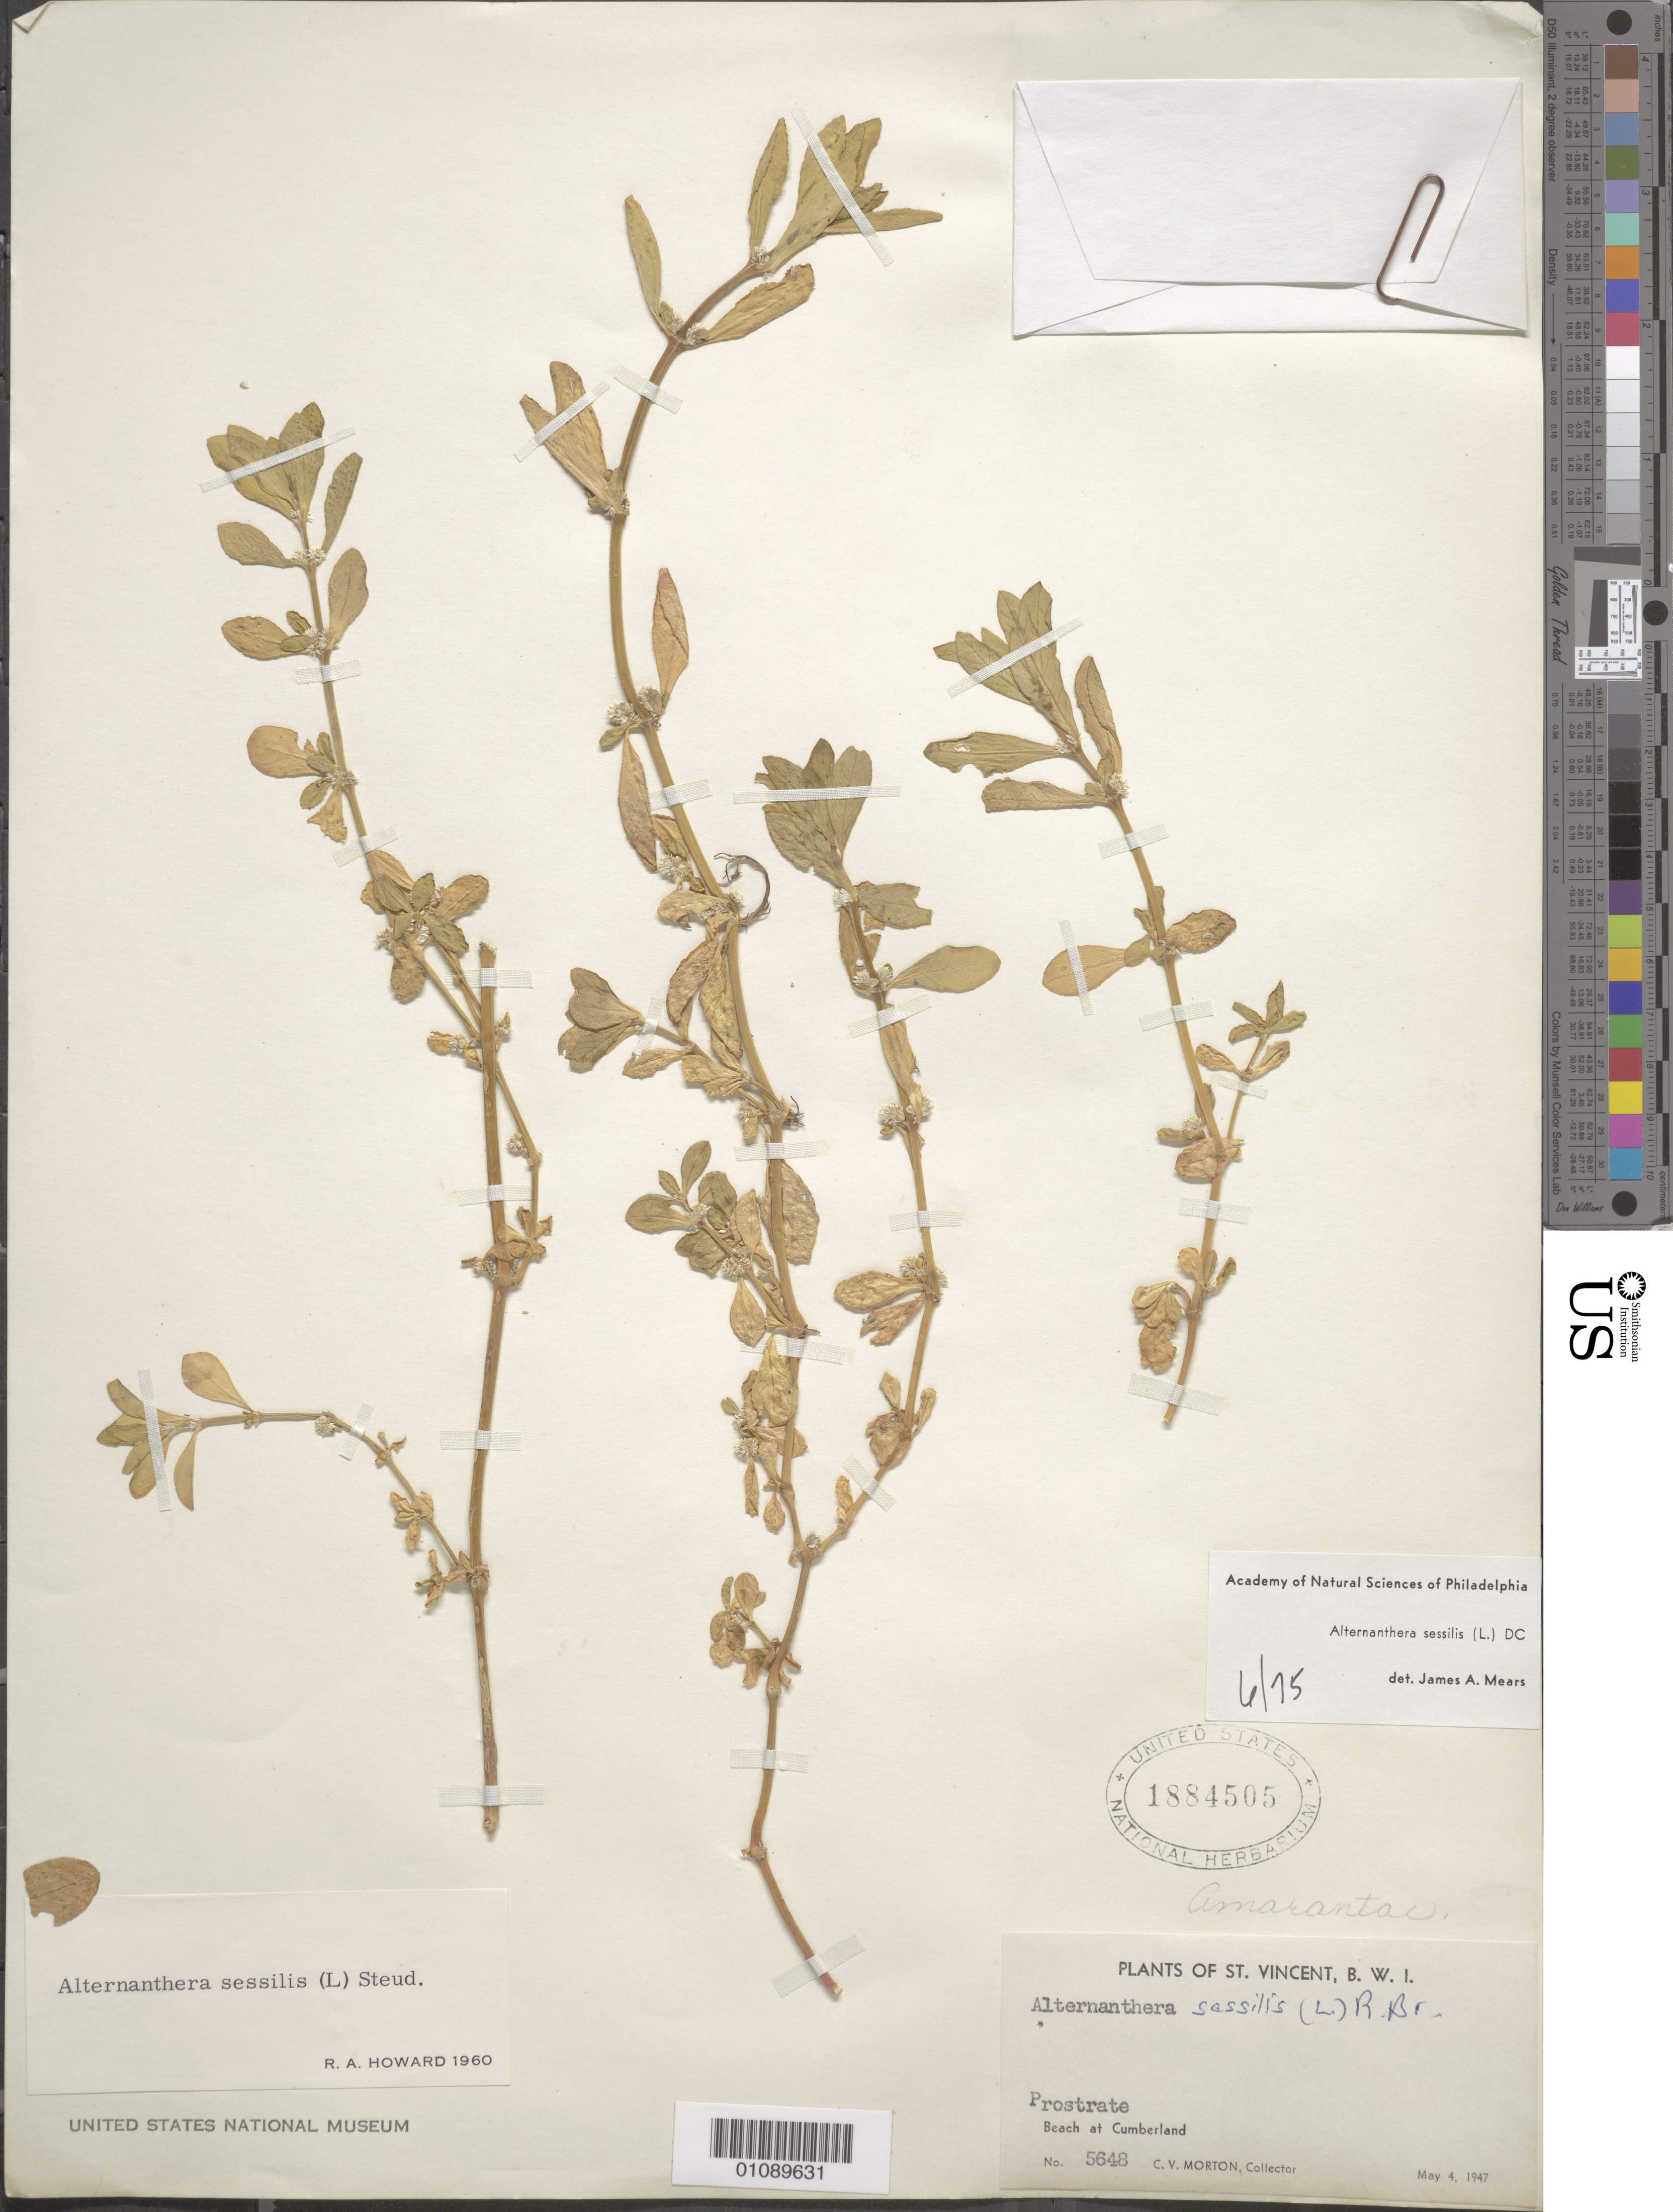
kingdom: Plantae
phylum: Tracheophyta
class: Magnoliopsida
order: Caryophyllales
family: Amaranthaceae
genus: Alternanthera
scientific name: Alternanthera sessilis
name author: (L.) DC.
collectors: C. V. Morton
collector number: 5648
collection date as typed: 04 May 1947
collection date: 1947-05-04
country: St. Vincent - Grenadines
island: St. Vincent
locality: Cumberland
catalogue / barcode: US 1884505